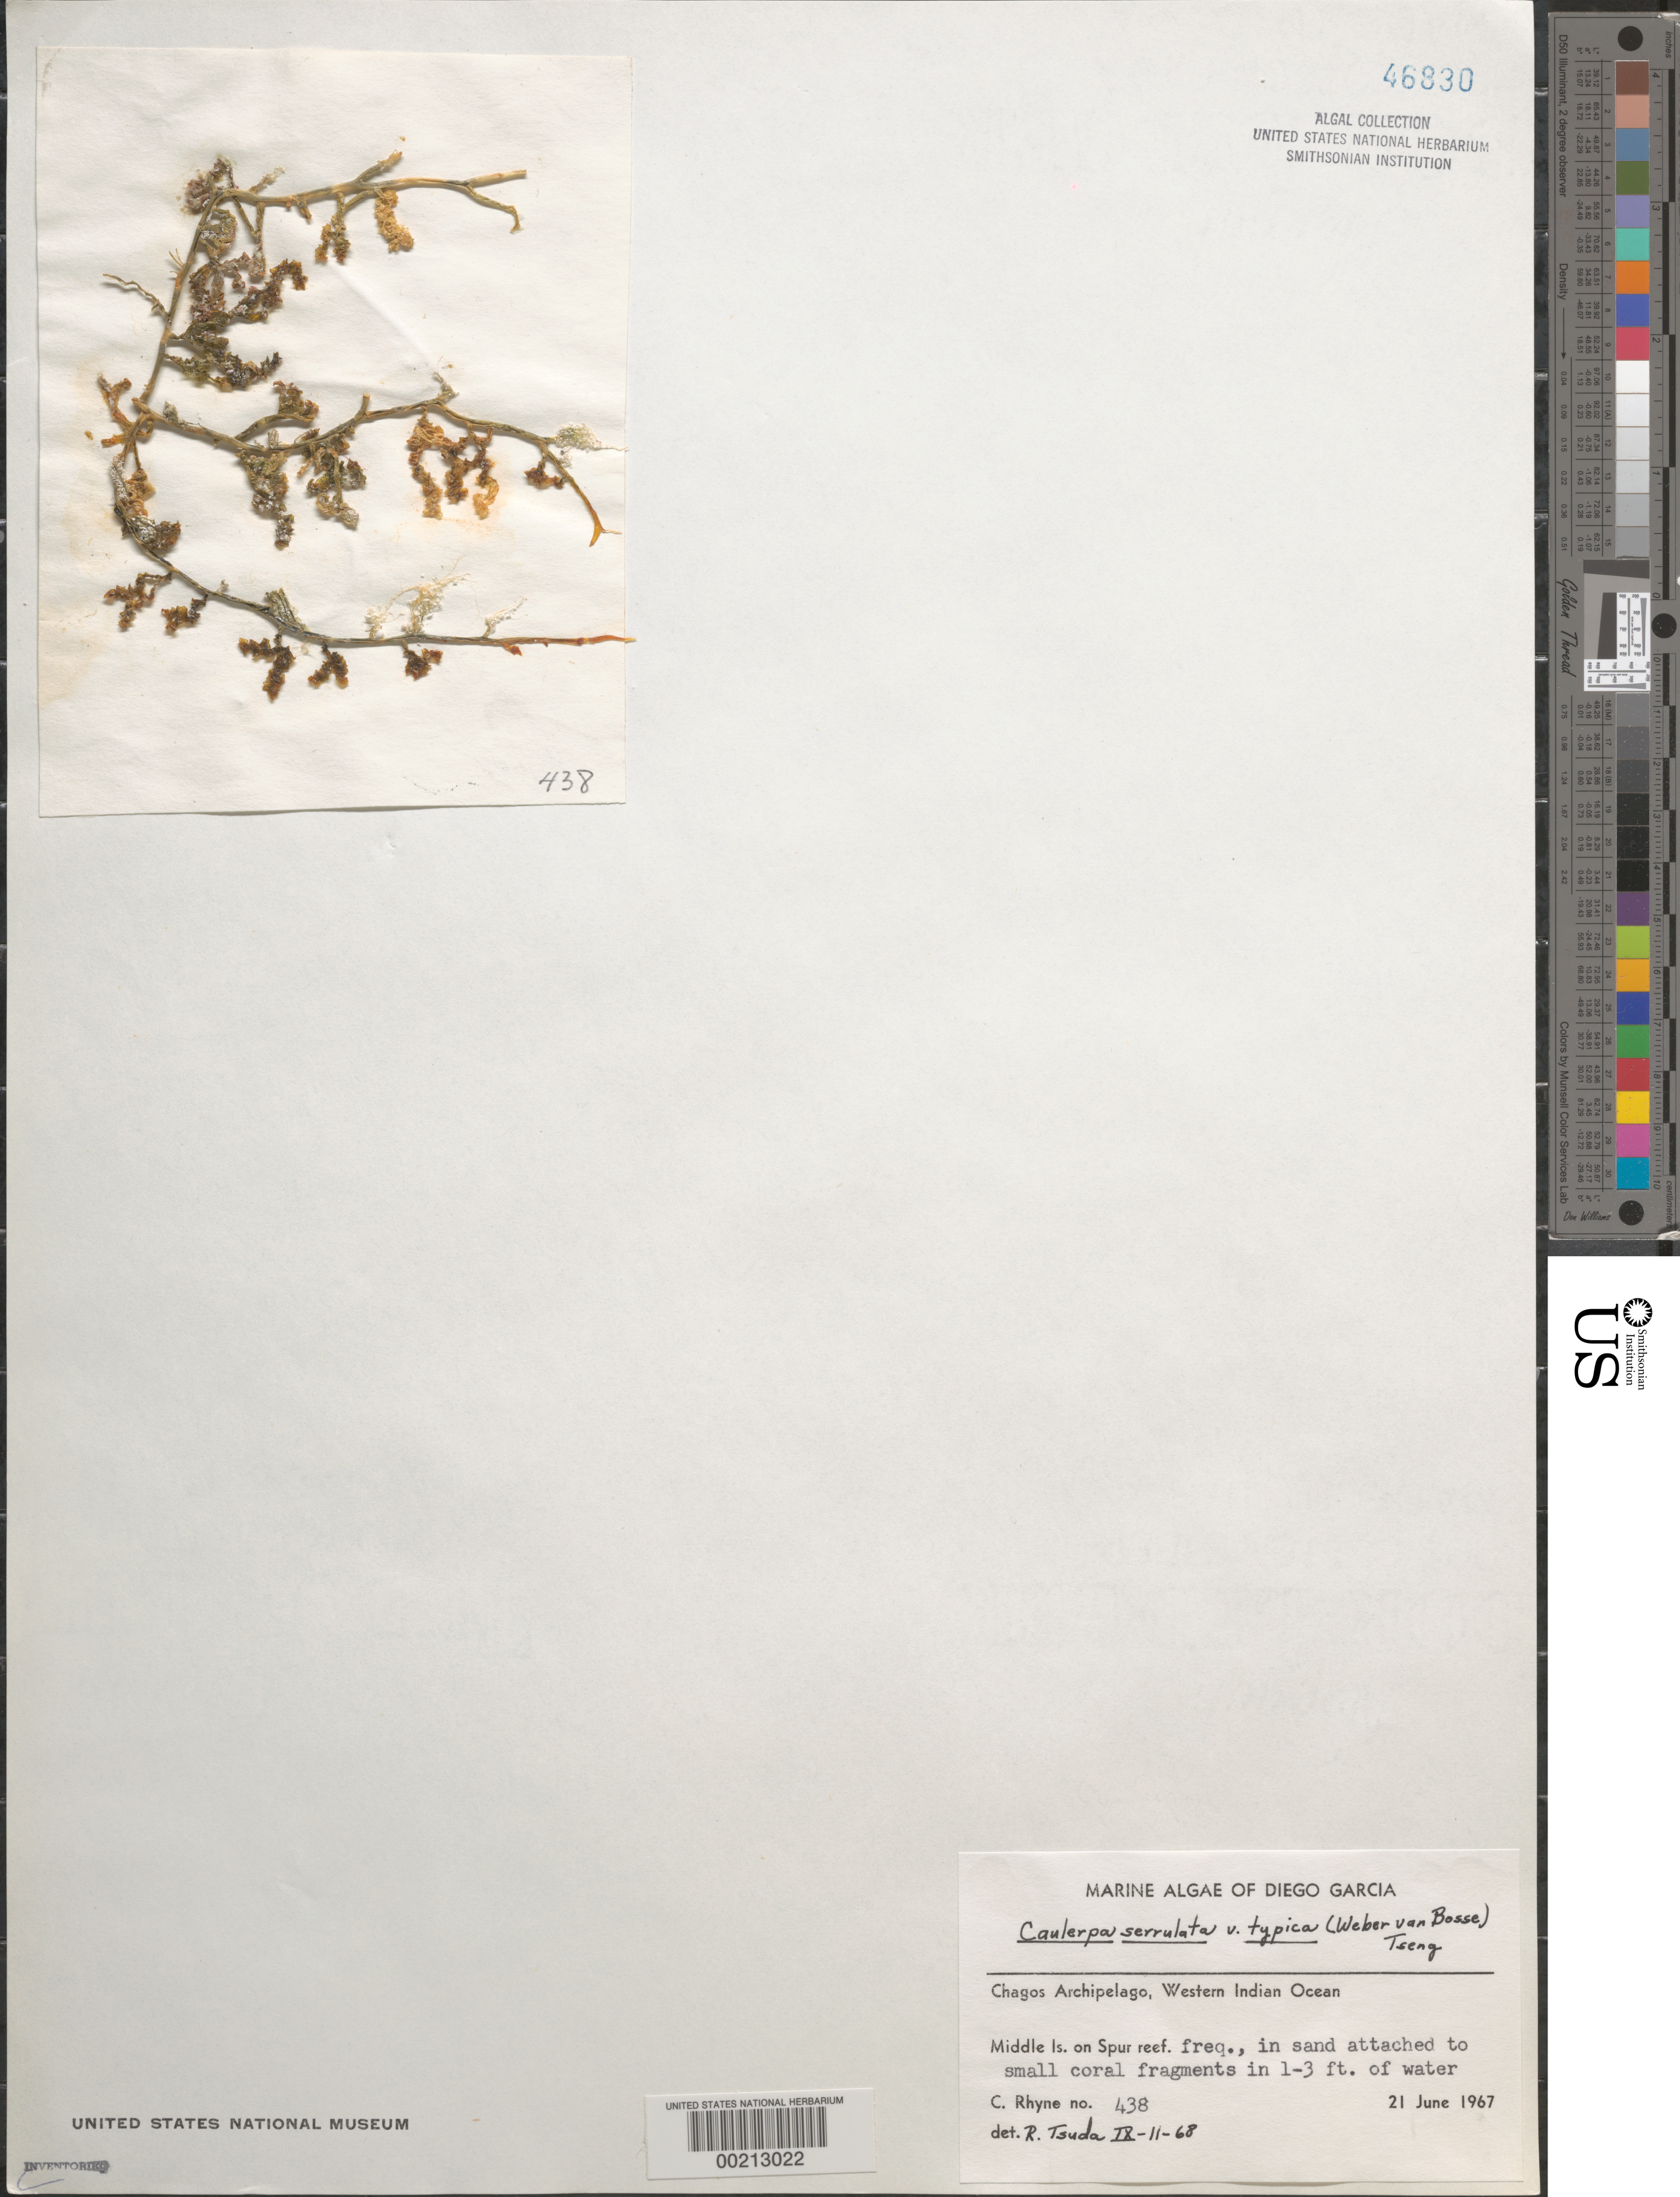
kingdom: Plantae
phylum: Chlorophyta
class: Ulvophyceae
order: Bryopsidales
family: Caulerpaceae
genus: Caulerpa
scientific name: Caulerpa serrulata var. typica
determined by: Tsuda, R. T.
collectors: C. Rhyne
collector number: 438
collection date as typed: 21 Jun 1967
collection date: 1967-06-21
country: British Indian Ocean Territory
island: Diego Garcia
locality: Middle Island, spur reef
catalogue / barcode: US 46830